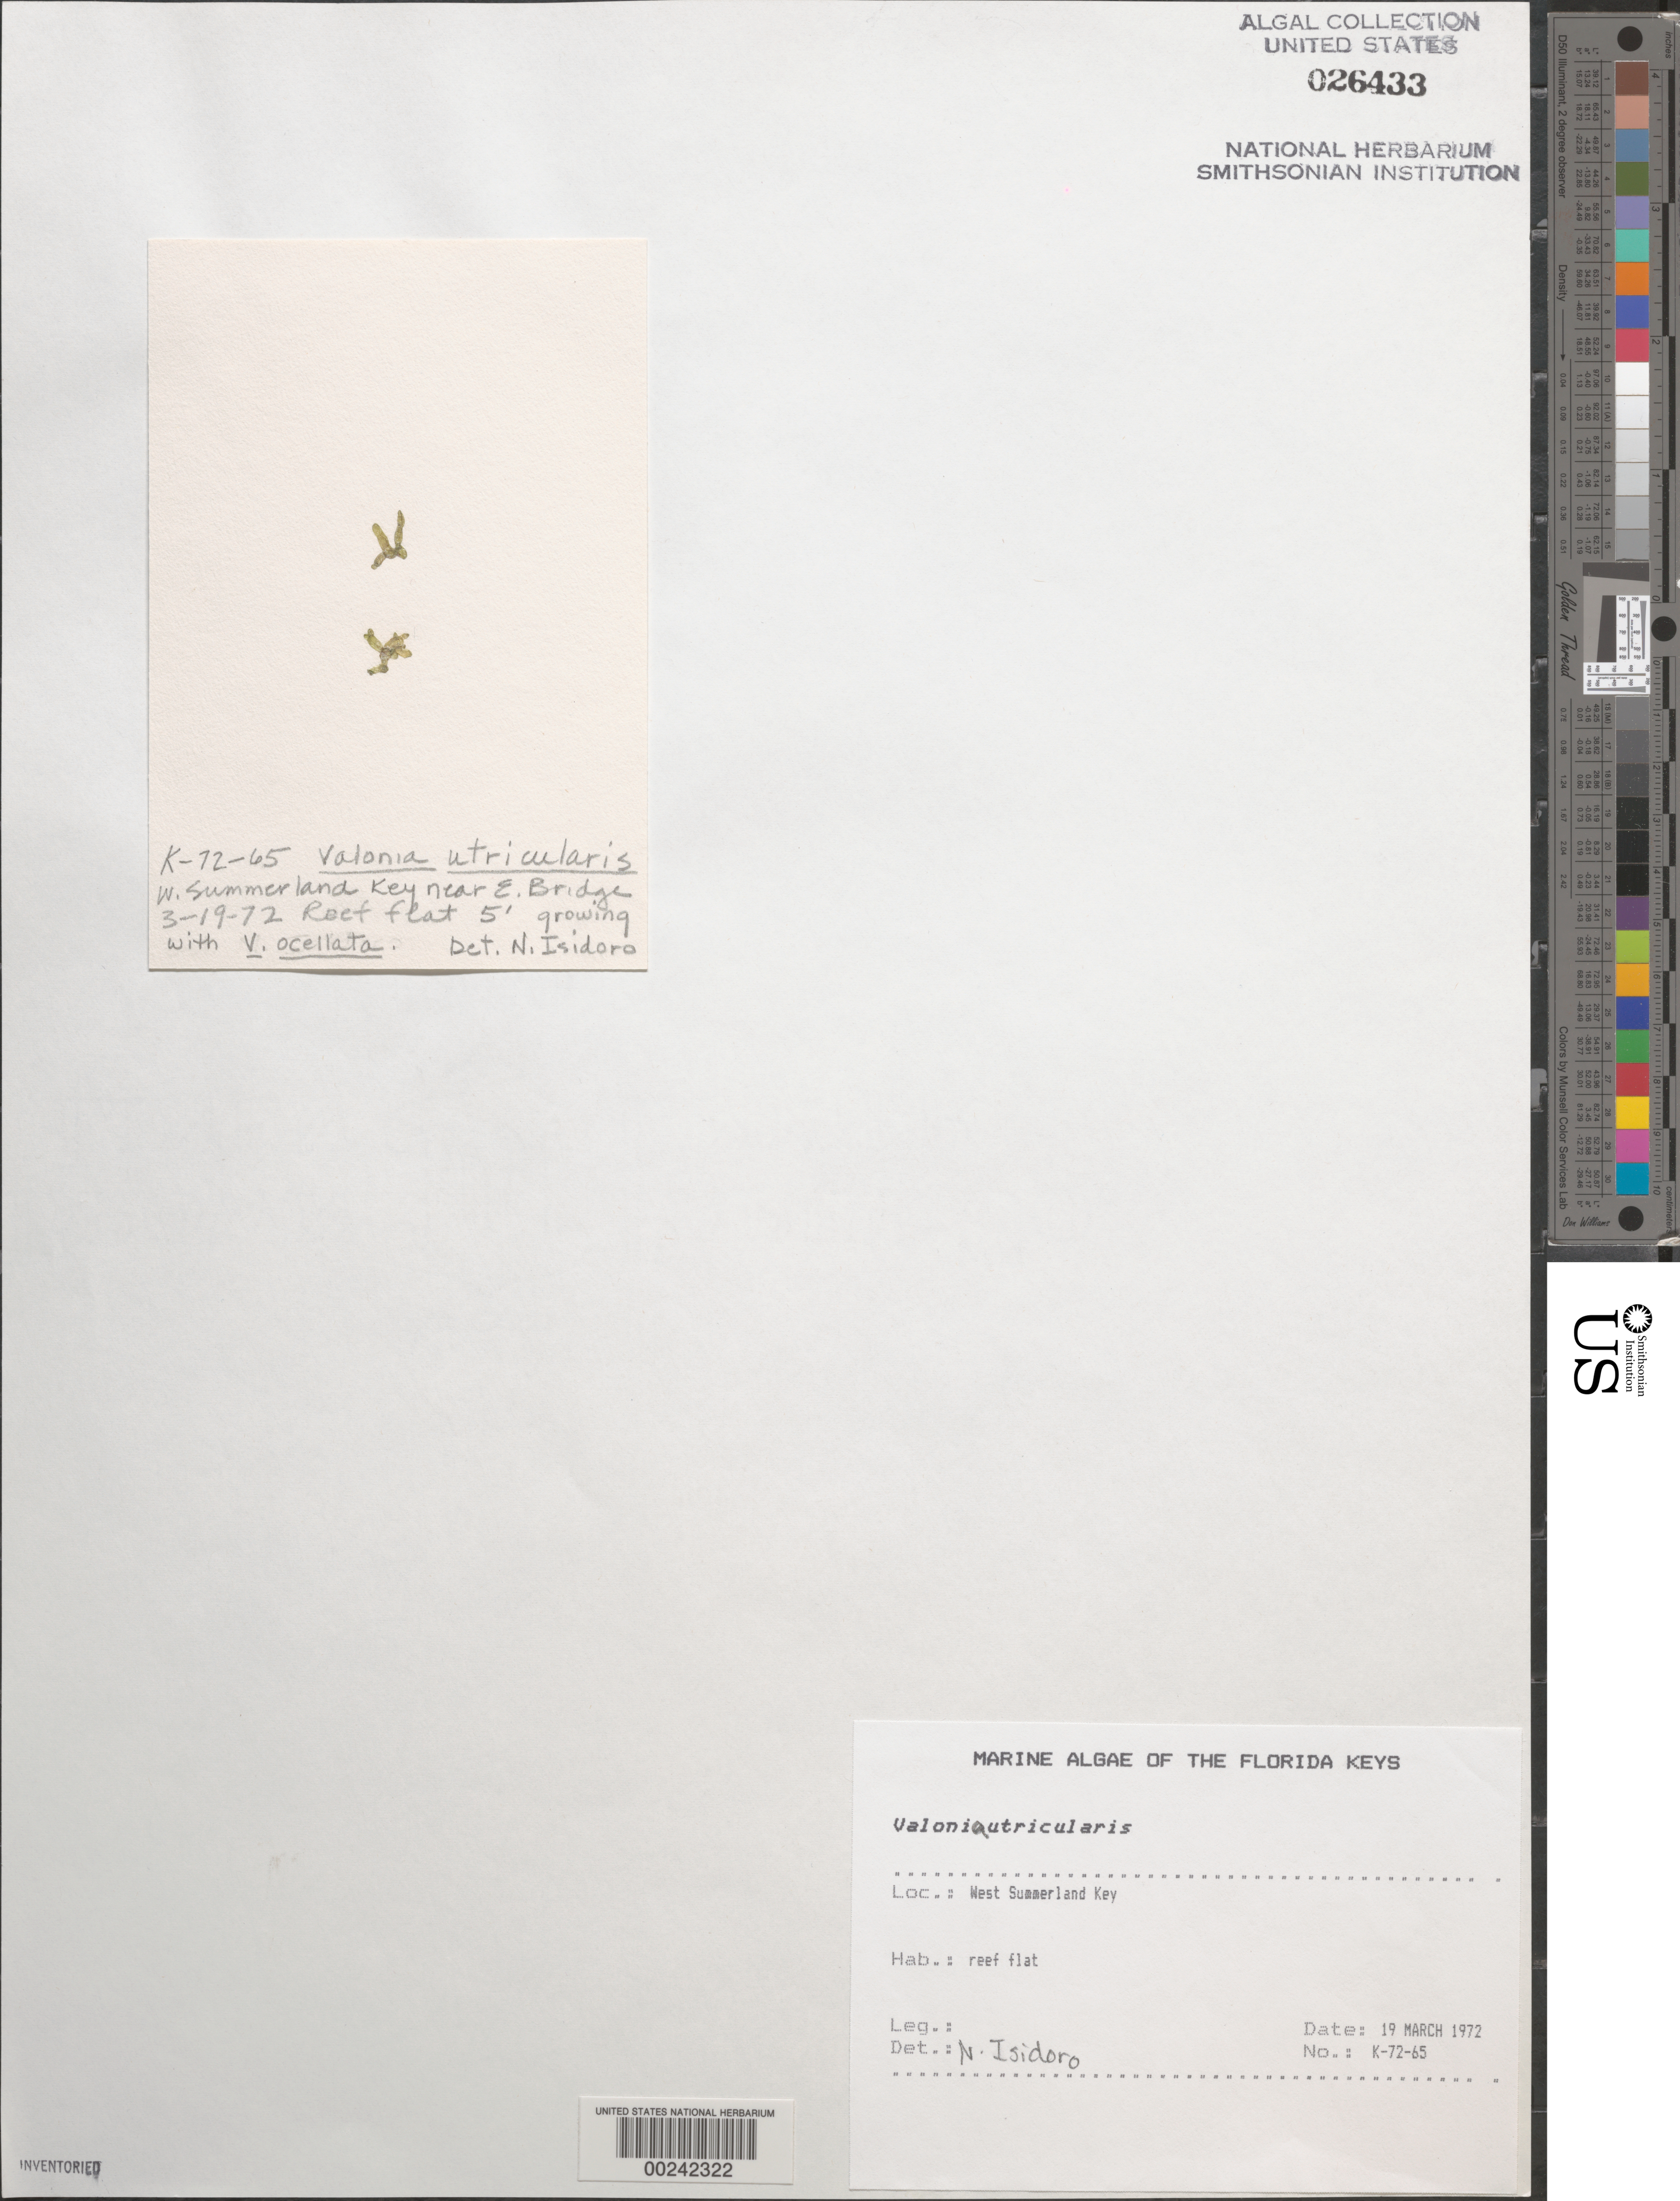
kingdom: Plantae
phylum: Chlorophyta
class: Ulvophyceae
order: Siphonocladales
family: Valoniaceae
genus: Valonia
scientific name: Valonia utricularis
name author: (Roth) C. Agardh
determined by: Isidoro, N.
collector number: K-72-65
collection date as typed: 19 Mar 1972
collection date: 1972-03-19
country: United States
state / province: Florida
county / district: Monroe County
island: West Summerland Key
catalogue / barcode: US 26433